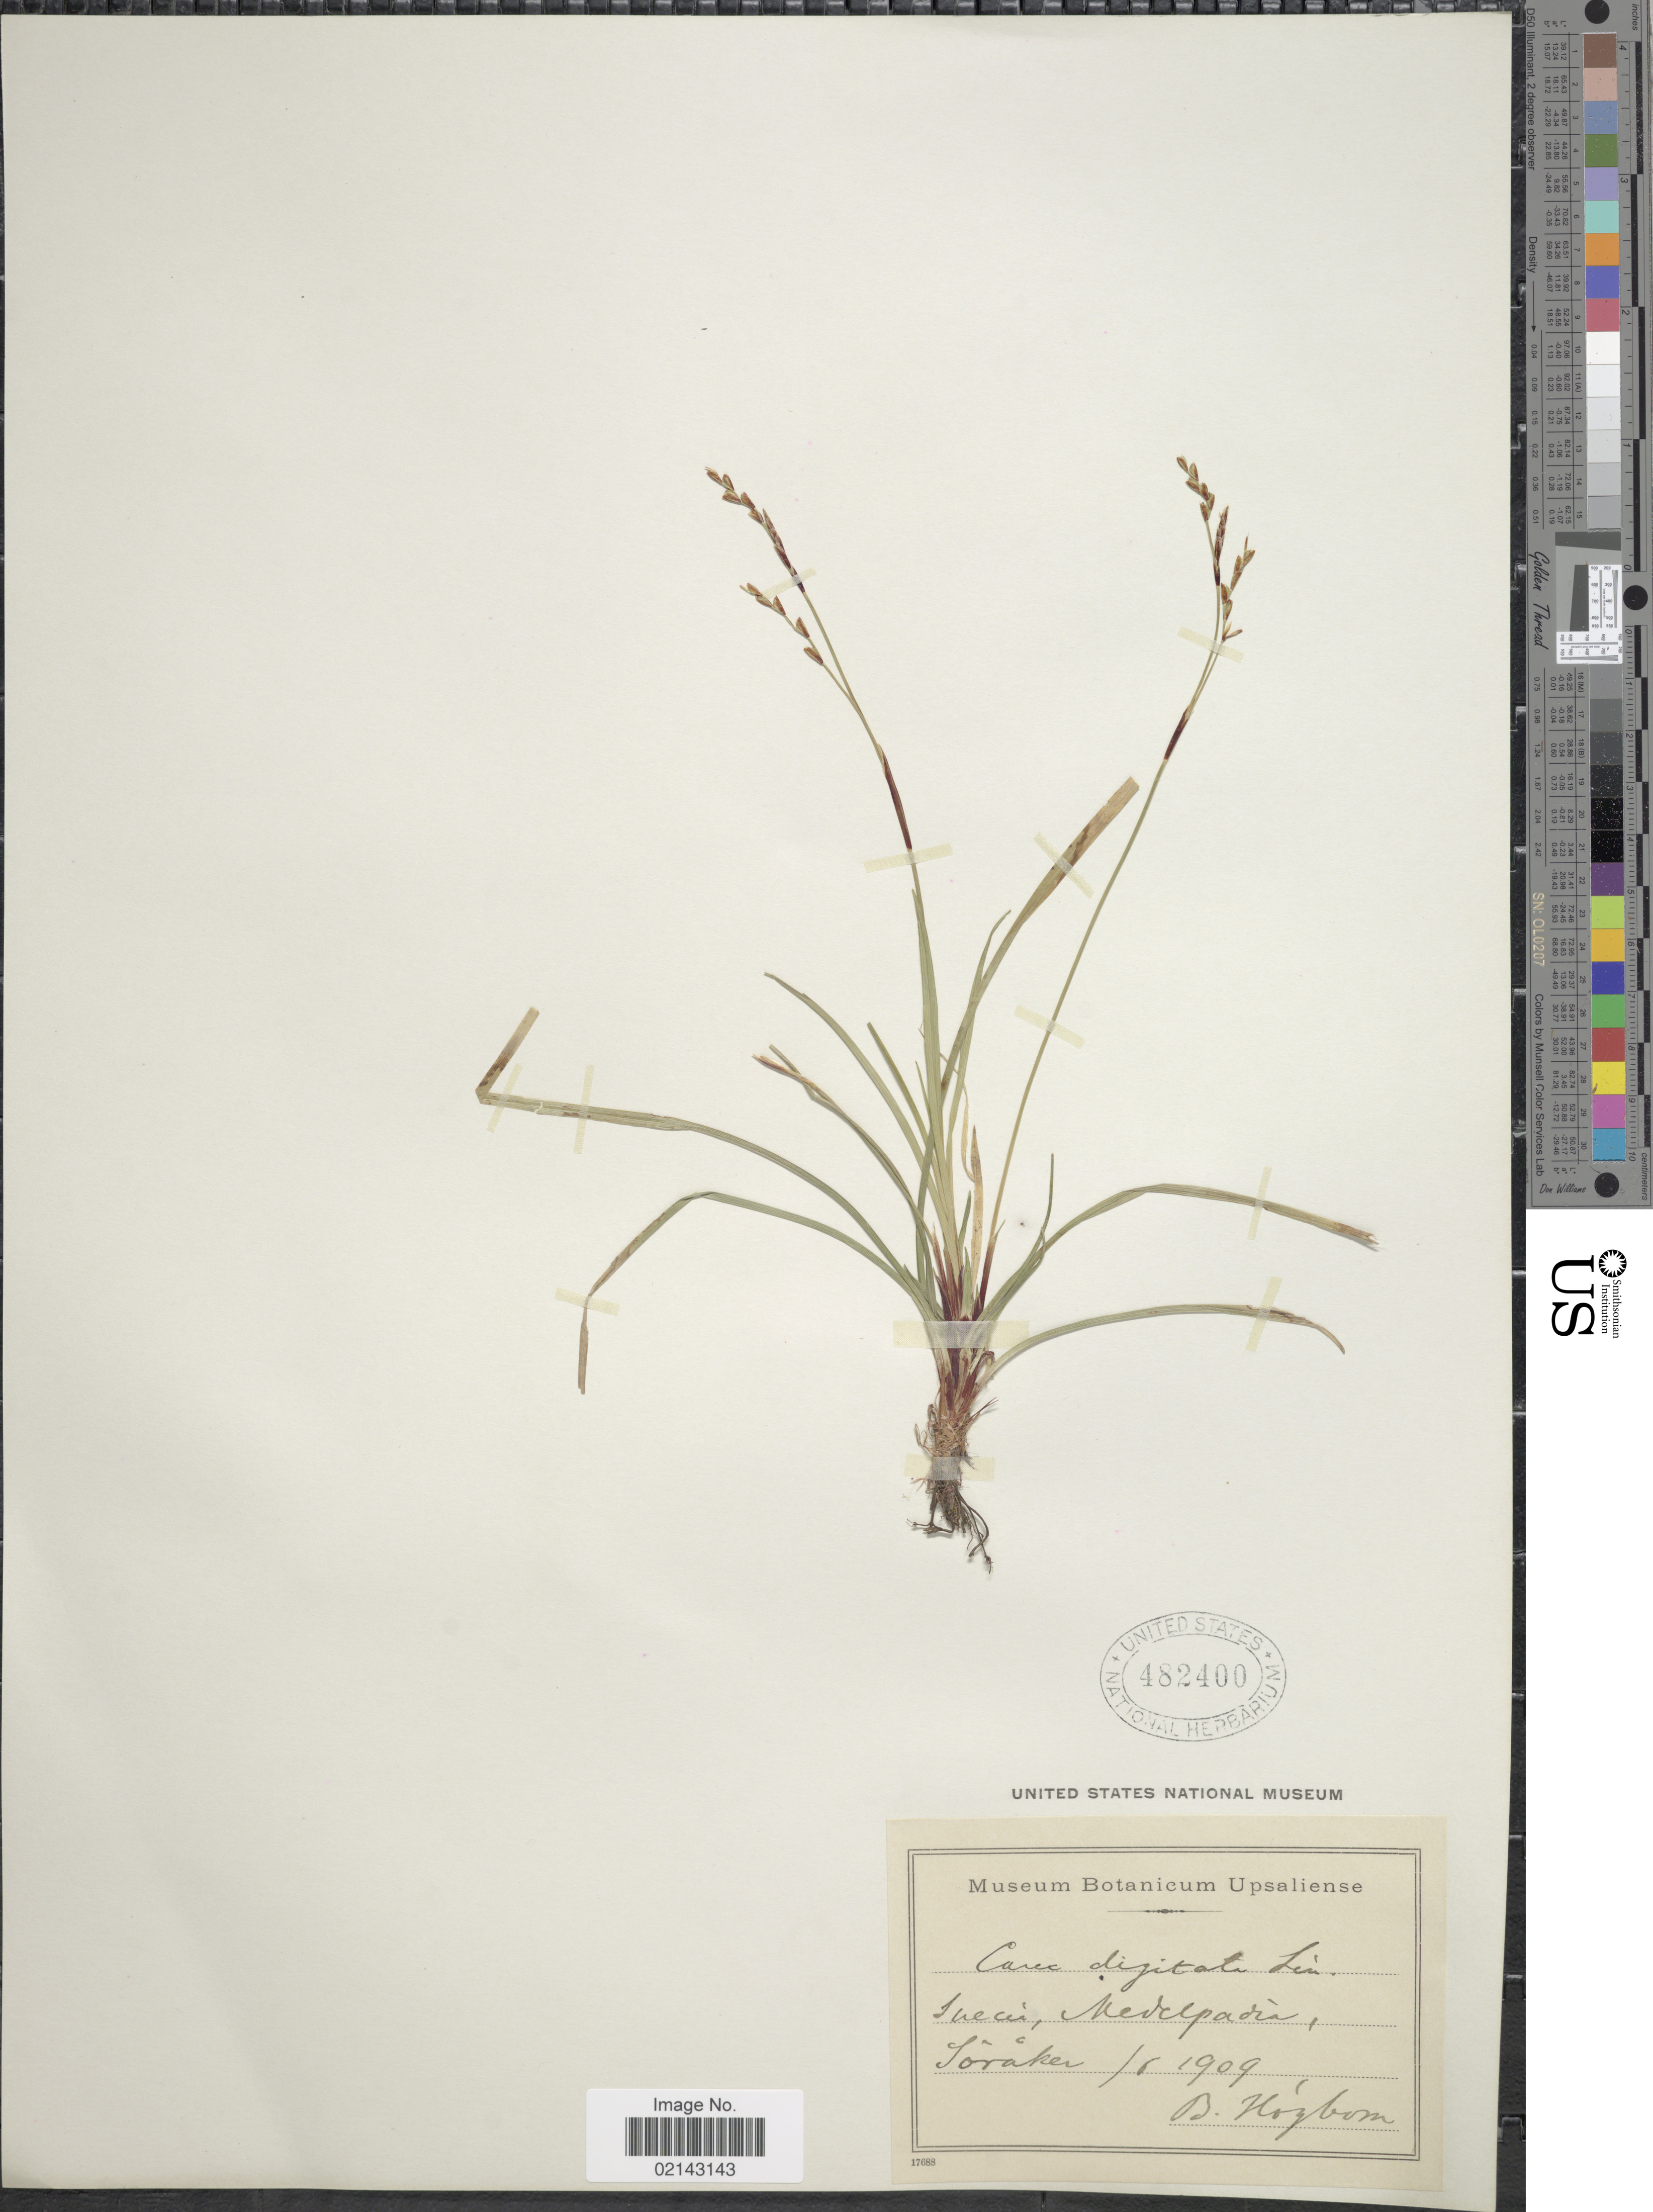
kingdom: Plantae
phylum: Tracheophyta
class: Liliopsida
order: Poales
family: Cyperaceae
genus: Carex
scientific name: Carex digitata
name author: L.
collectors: B. Hogbom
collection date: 1909-06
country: Sweden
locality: Suecia, Medelpadia, Toraken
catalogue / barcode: US 482400